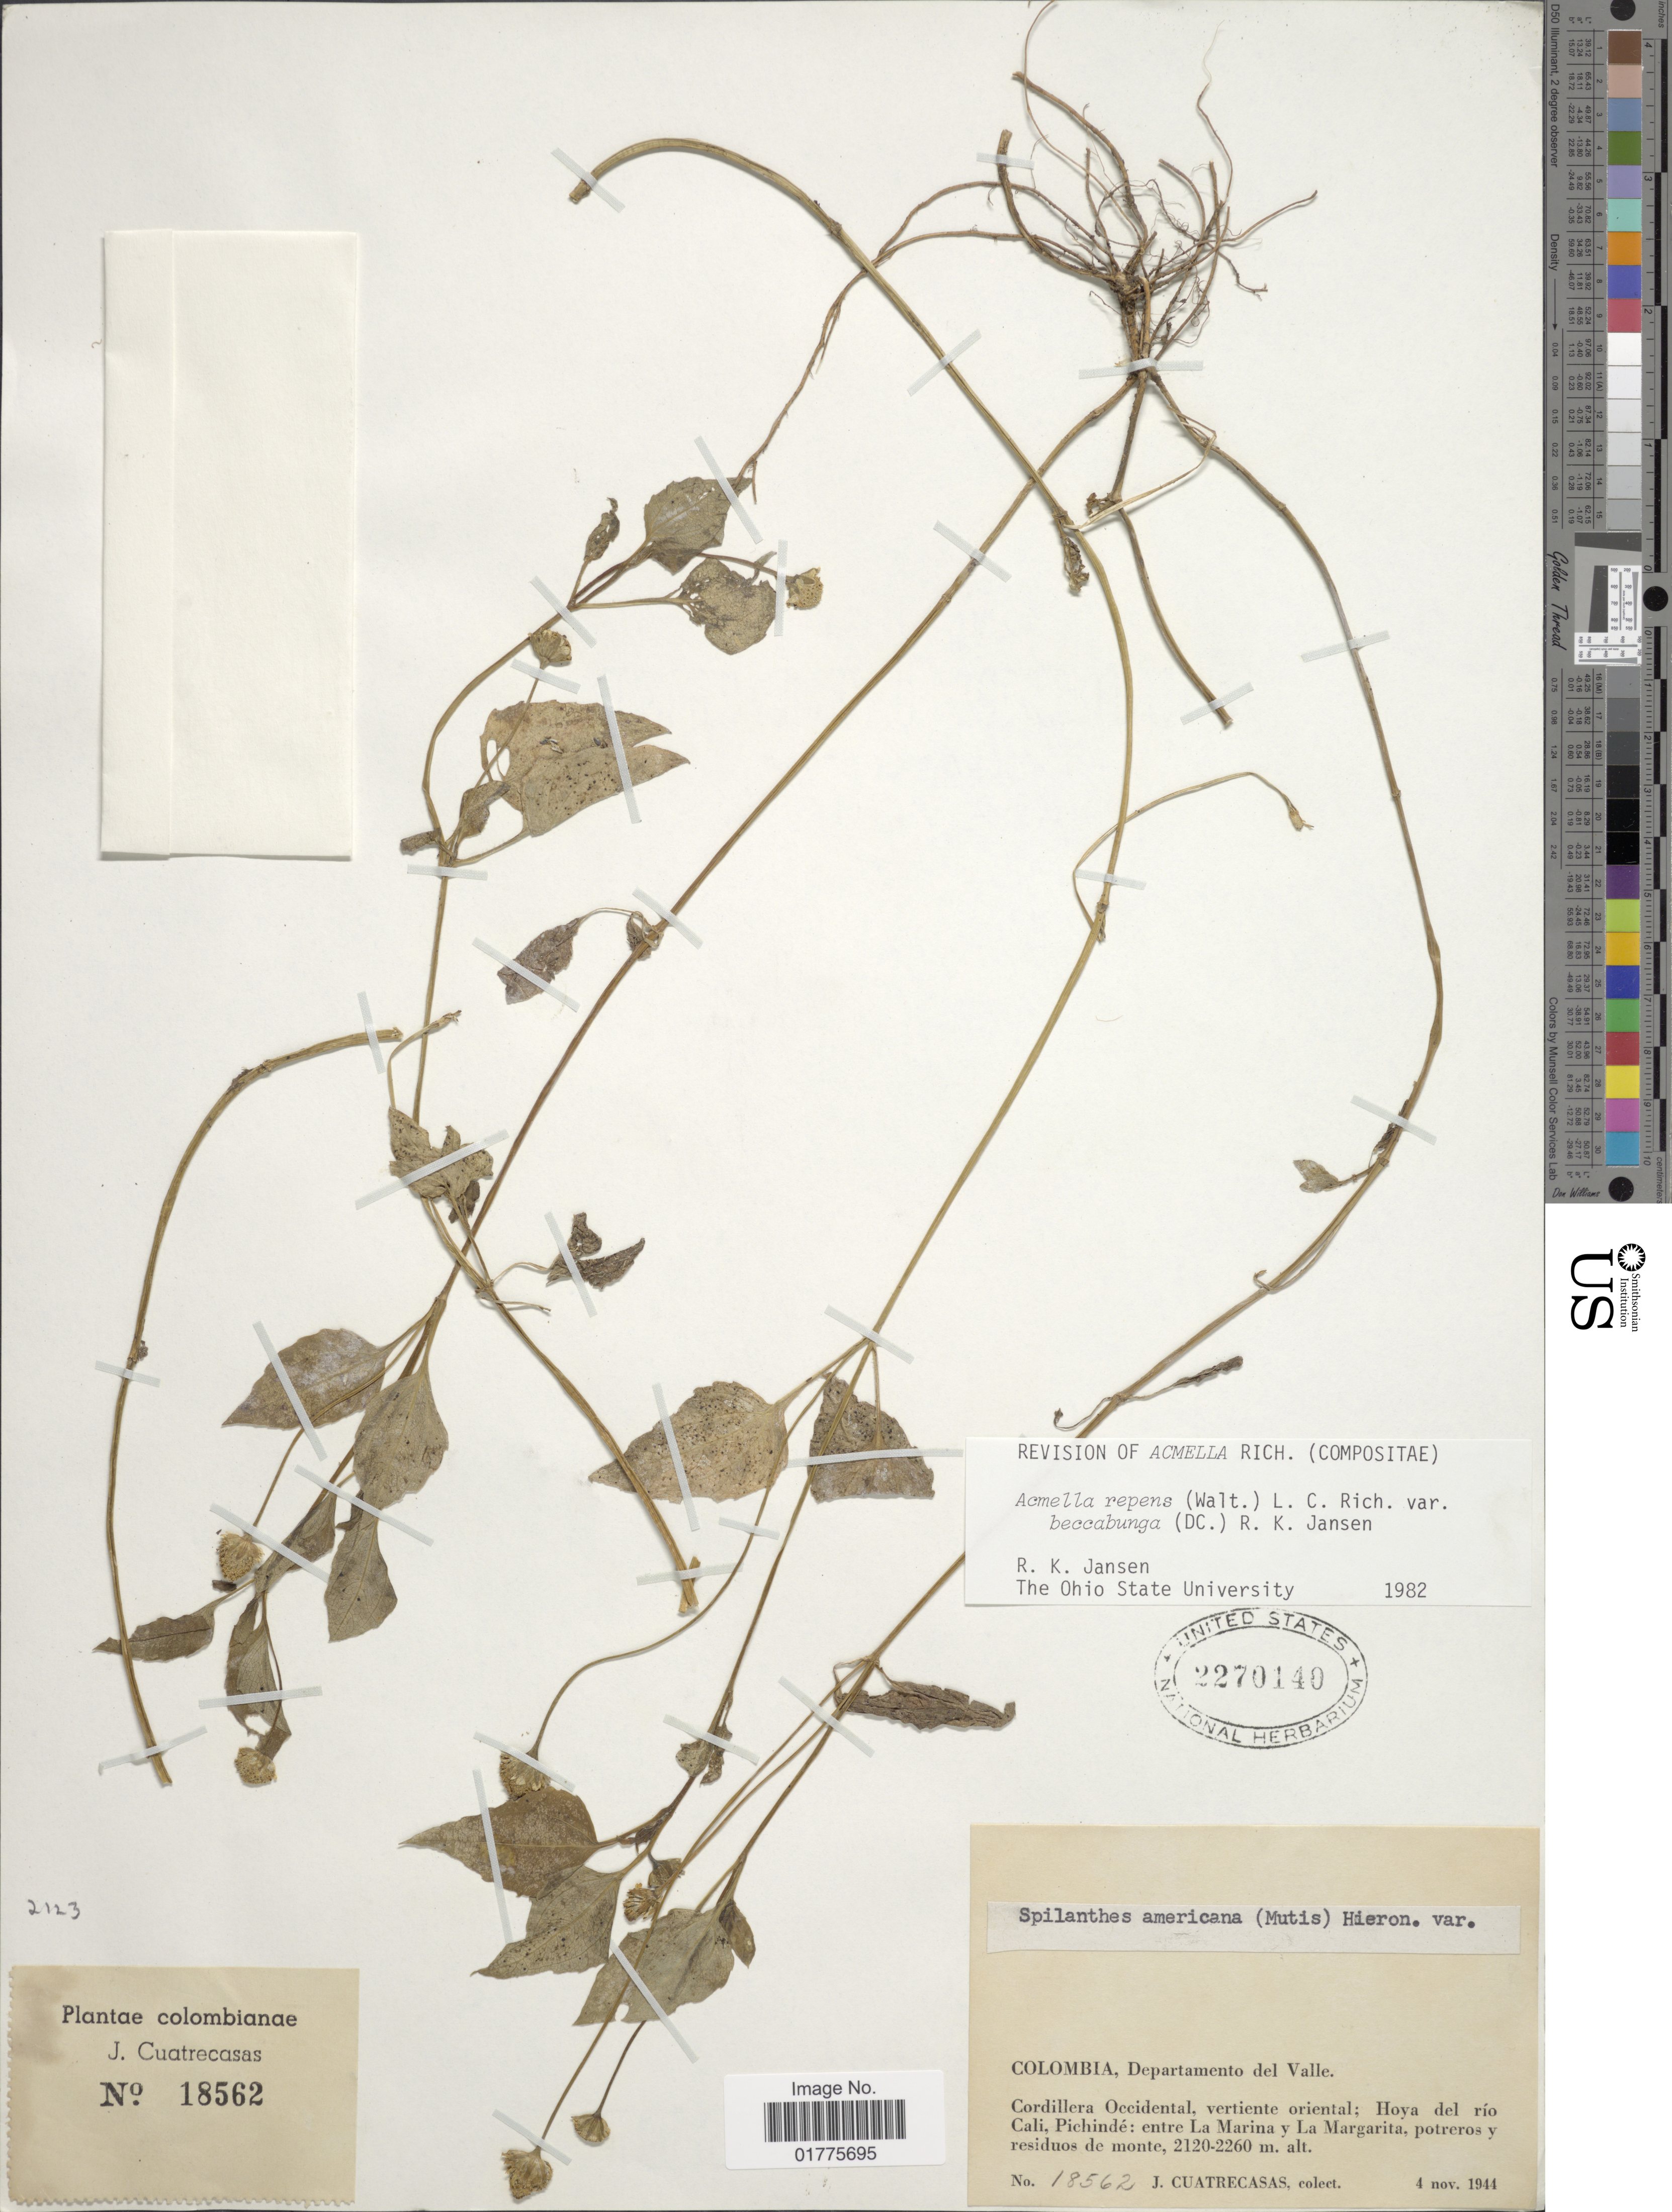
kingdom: Plantae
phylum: Tracheophyta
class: Magnoliopsida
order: Asterales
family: Asteraceae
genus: Acmella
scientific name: Acmella repens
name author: (Walter) Rich.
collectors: J. Cuatrecasas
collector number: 18562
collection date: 1944-11-04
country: Colombia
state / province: Valle del Cauca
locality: Cordillera Occidental, vertiente oriental; Hoya del río Cali, Pichindé: entre Marin y La Margarita, potreros y residuos de monte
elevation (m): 2120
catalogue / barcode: US 2270140